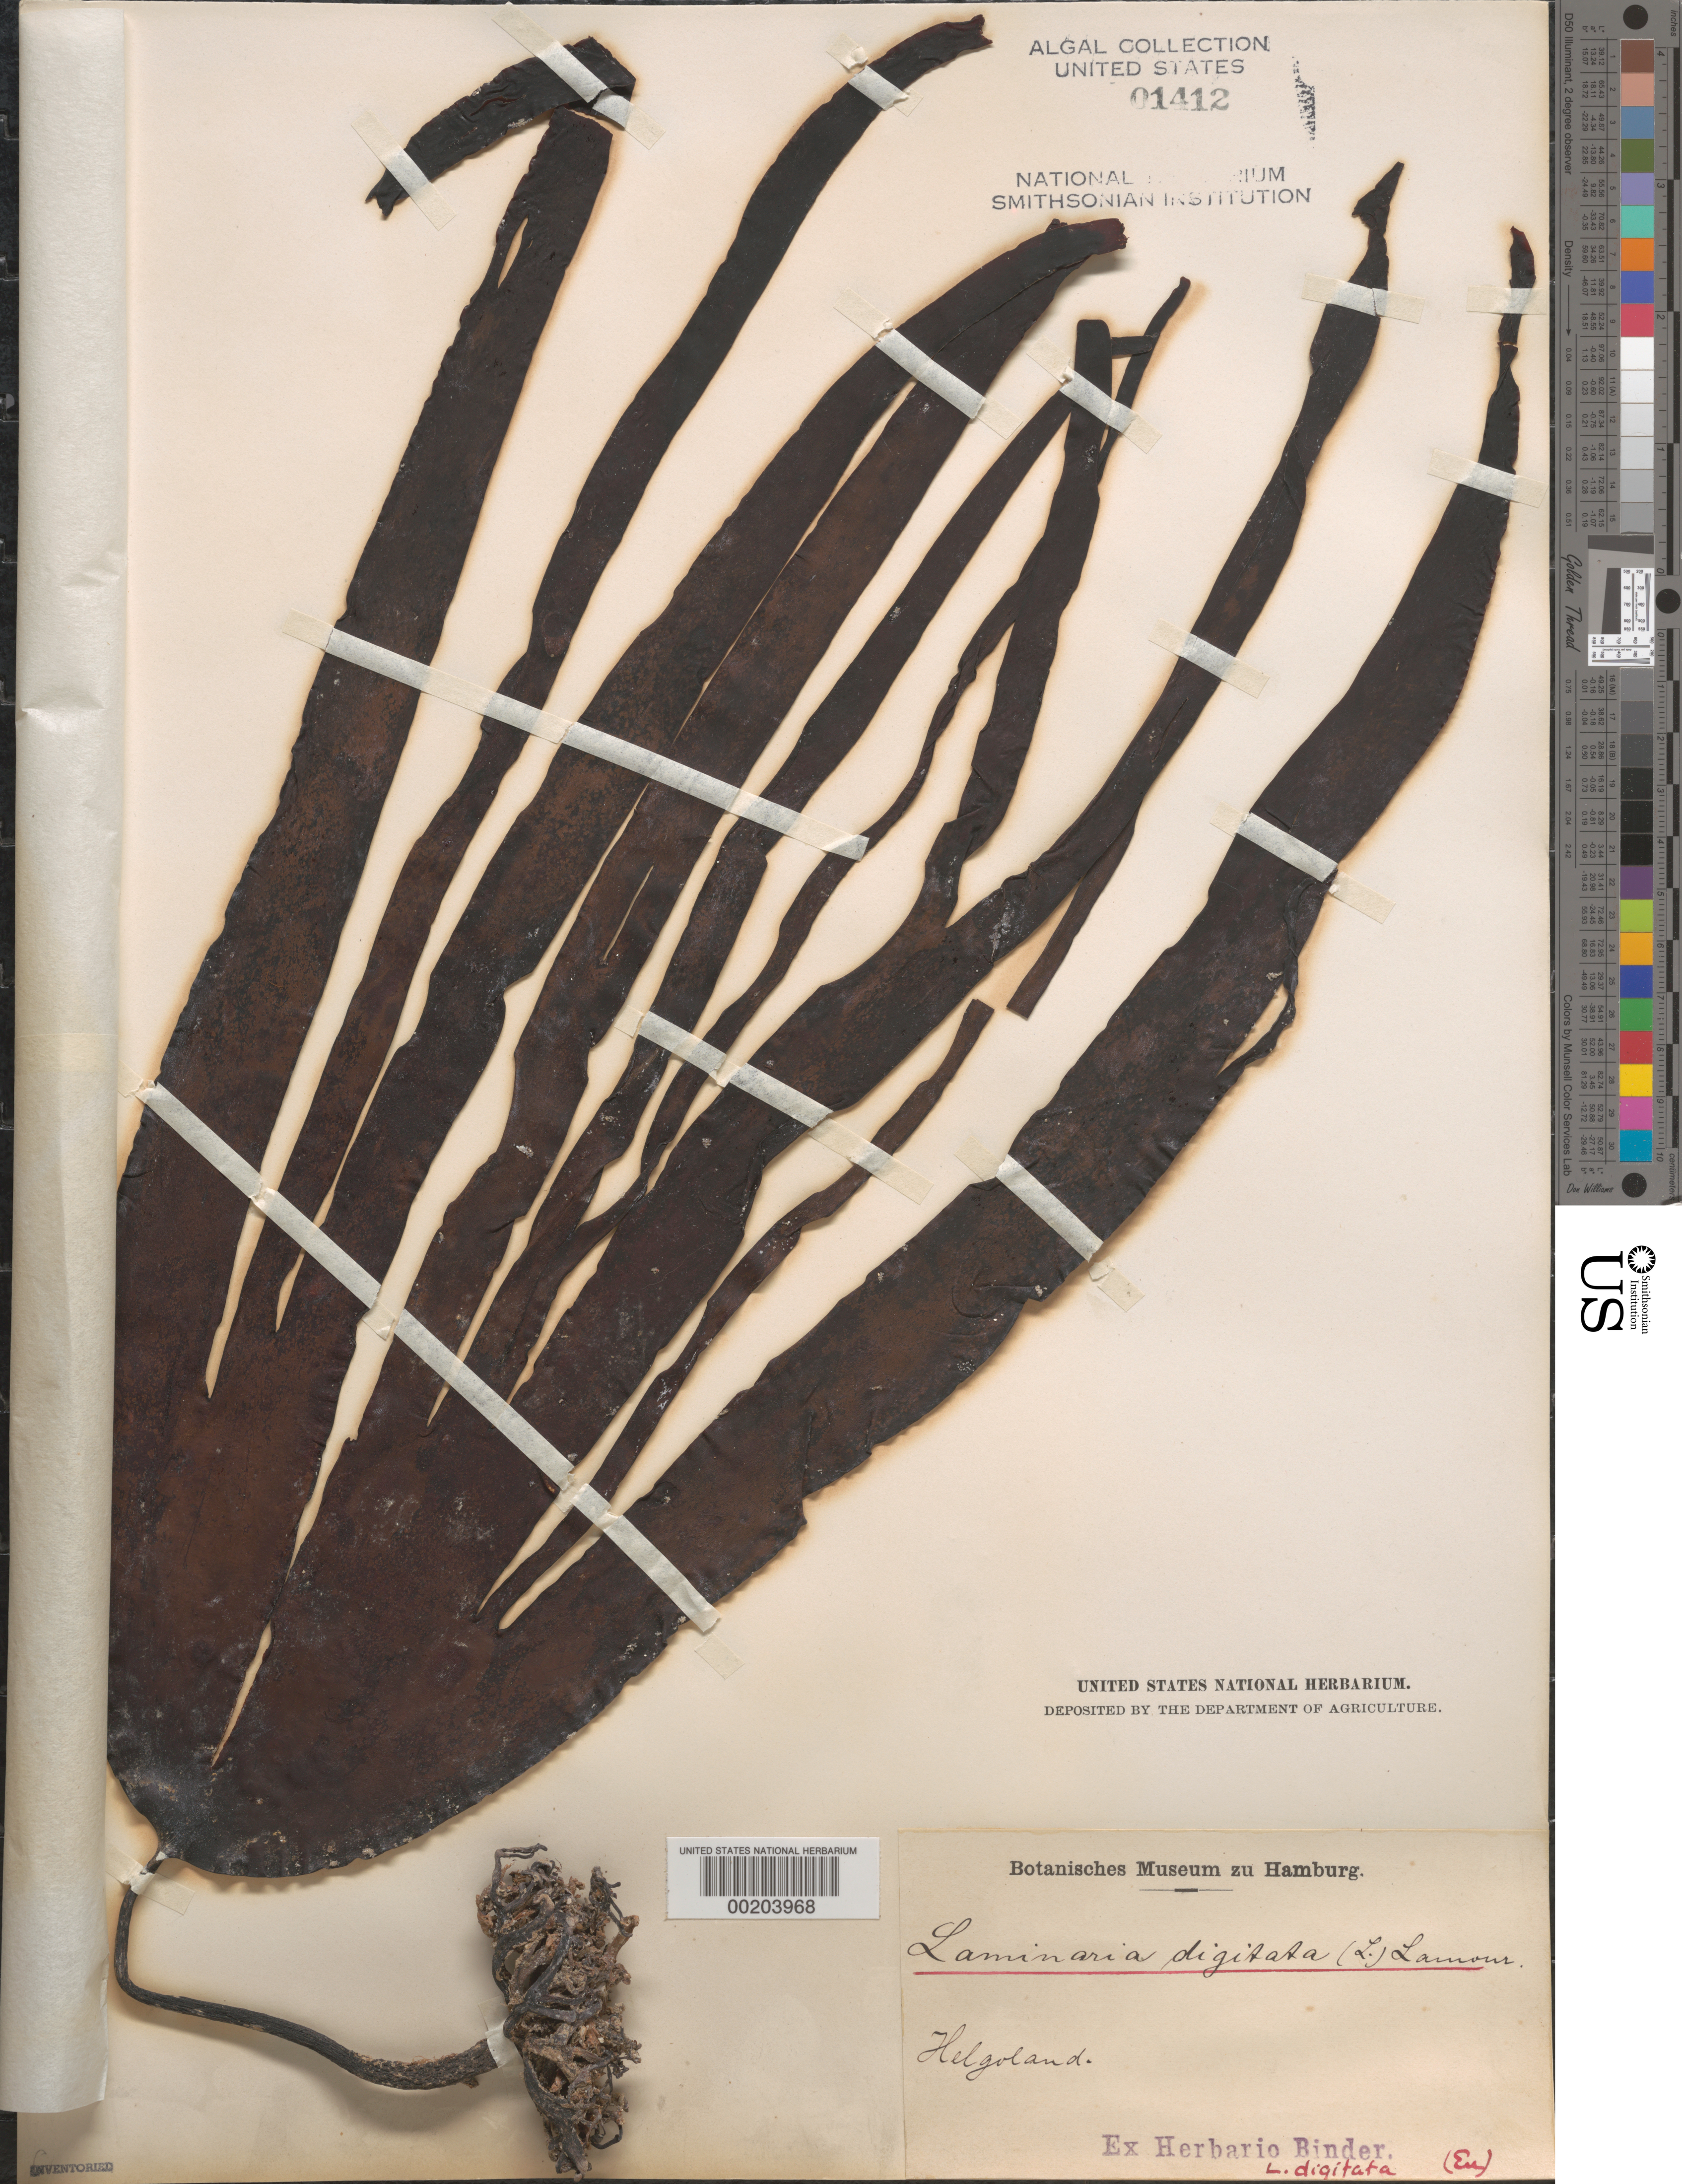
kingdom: Chromista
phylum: Ochrophyta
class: Phaeophyceae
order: Laminariales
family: Laminariaceae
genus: Laminaria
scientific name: Laminaria digitata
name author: (Hudson) J.V.Lamouroux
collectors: F. Binder (herbarium)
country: Germany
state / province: Schleswig-Holstein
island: Helgoland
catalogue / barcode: US 1412